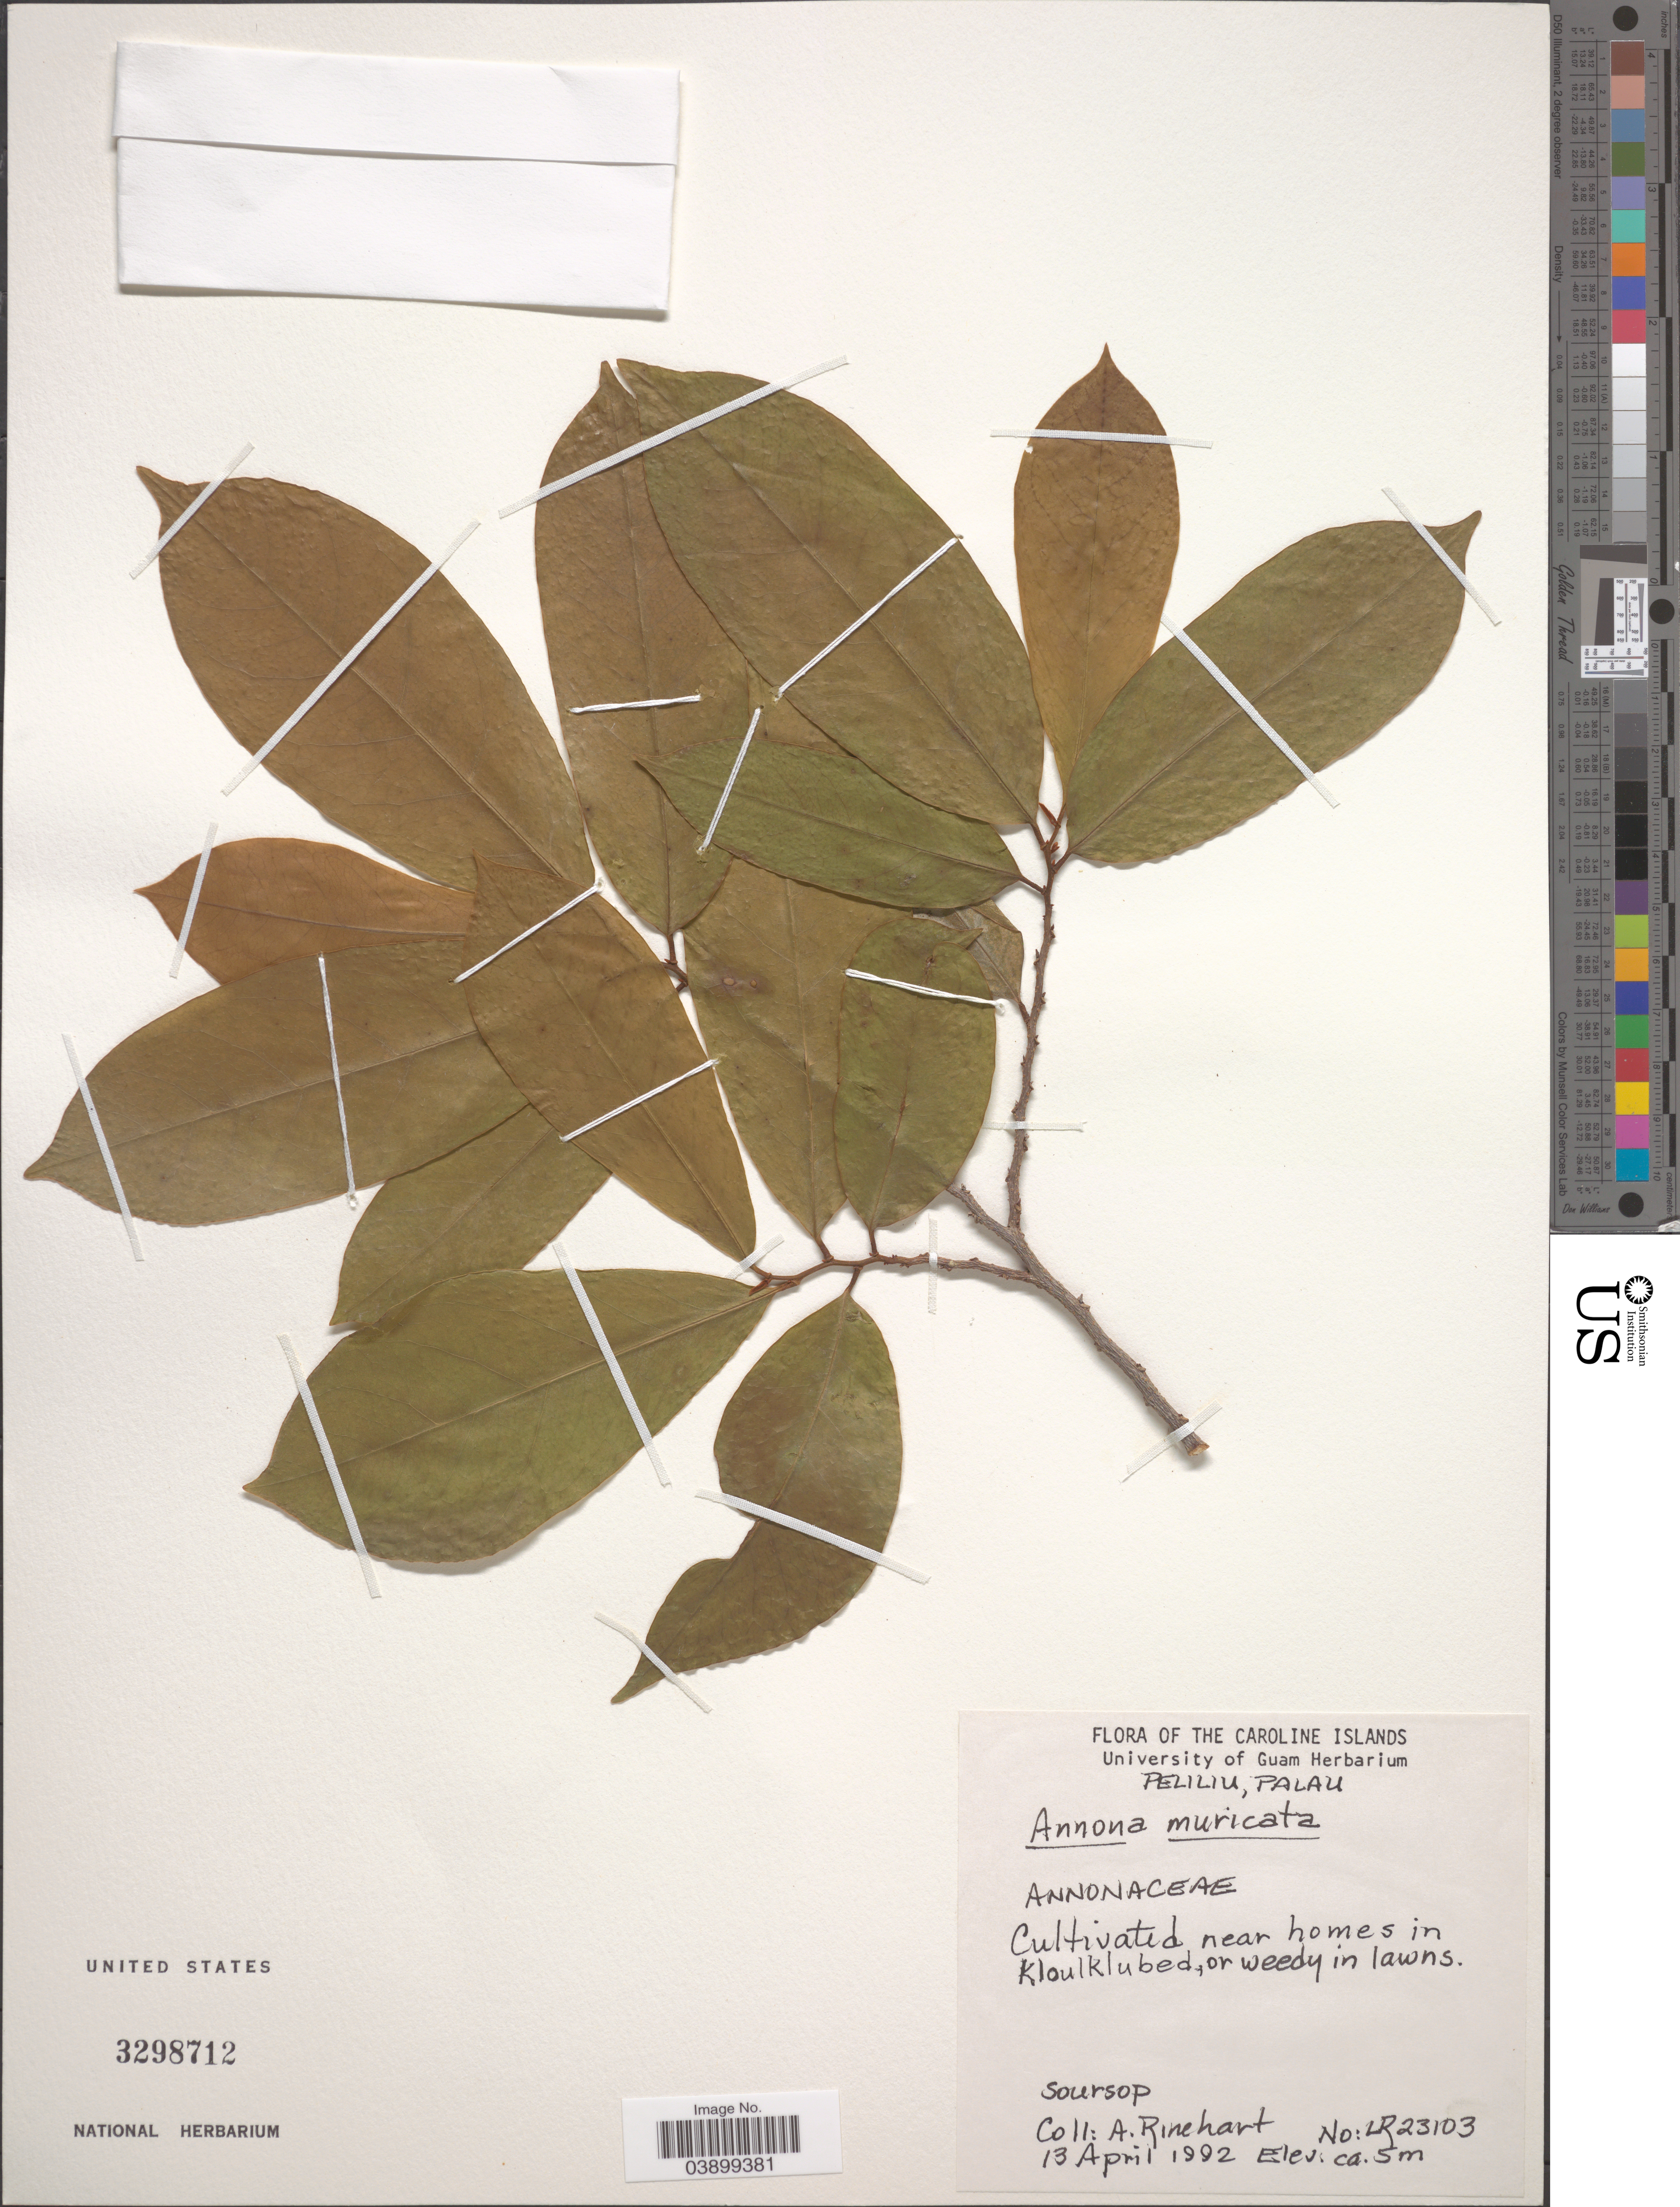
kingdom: Plantae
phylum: Tracheophyta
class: Magnoliopsida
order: Magnoliales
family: Annonaceae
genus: Annona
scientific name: Annona muricata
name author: L.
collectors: A. Rinehart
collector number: LR23103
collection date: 1992-04-13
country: Palau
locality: Caroline Islands. Peliliu, Palau. Near homes in Kloulklubed, or weedy in lawns.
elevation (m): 5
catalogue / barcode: US 3298712